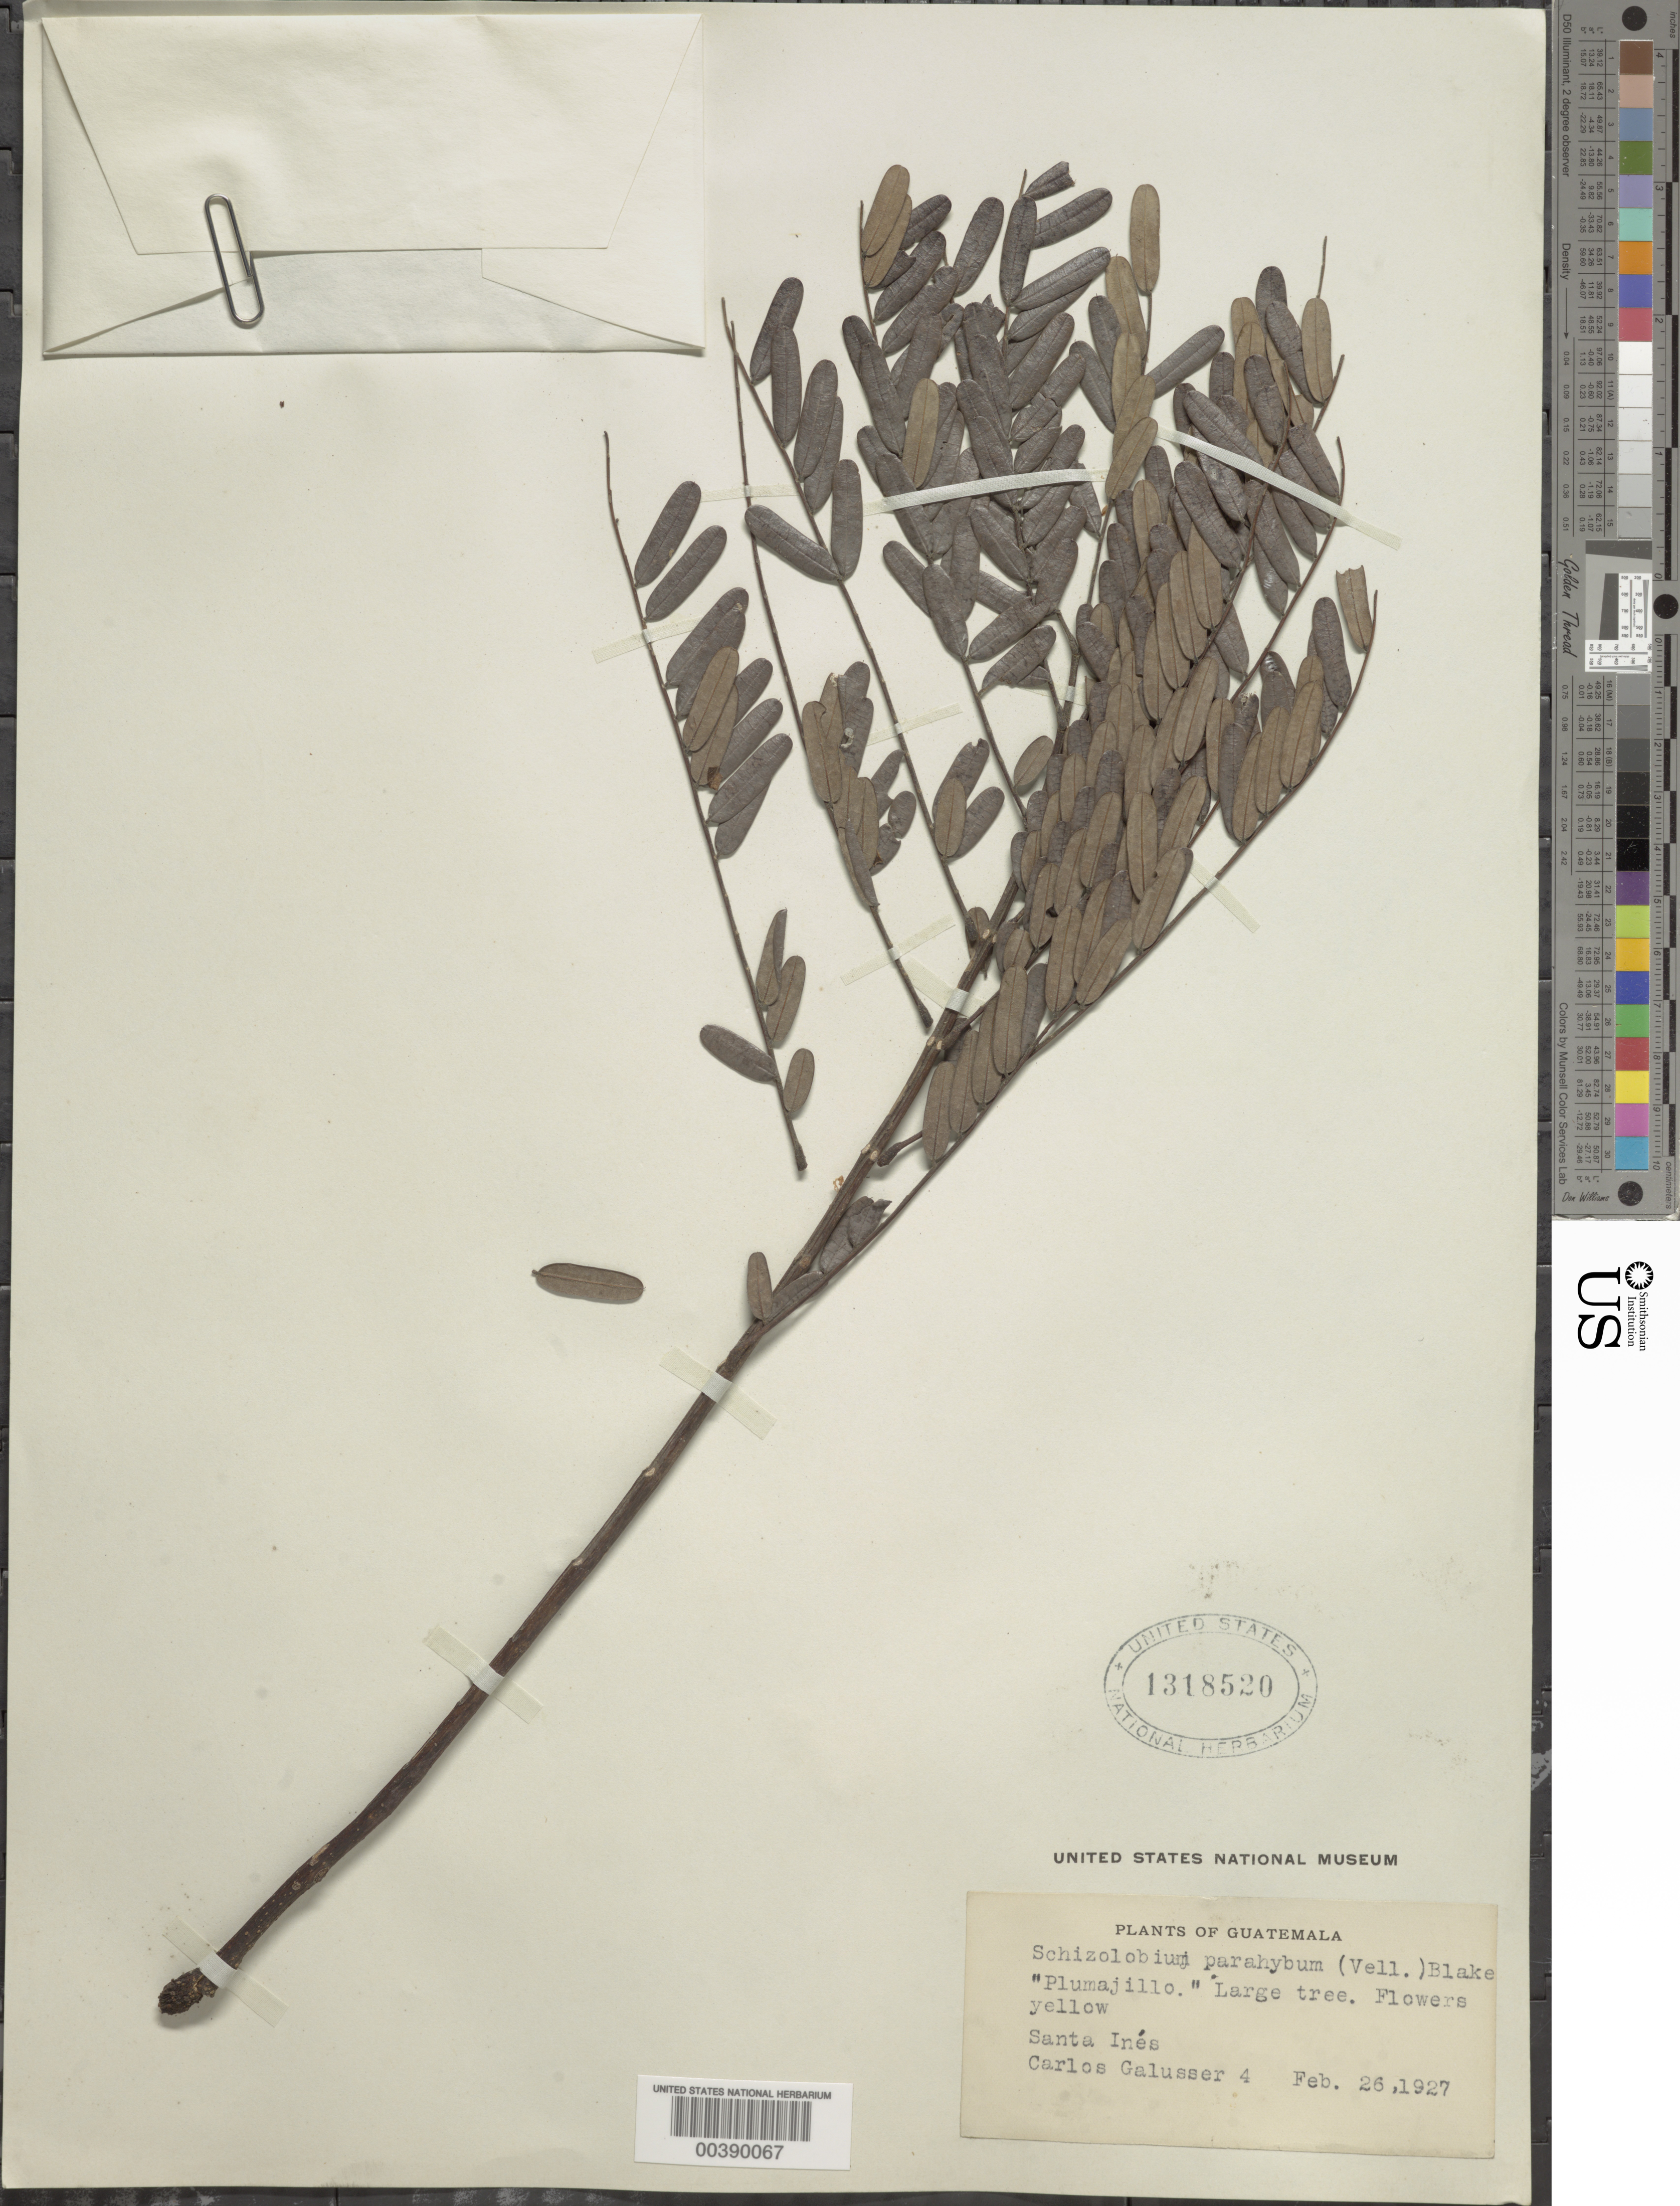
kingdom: Plantae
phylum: Tracheophyta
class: Magnoliopsida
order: Fabales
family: Fabaceae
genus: Schizolobium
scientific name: Schizolobium parahyba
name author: (Vell.) S.F. Blake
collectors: C. Galusser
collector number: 4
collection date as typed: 26 Feb 1927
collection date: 1927-02-26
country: Guatemala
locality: Santa ines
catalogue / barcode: US 1318520